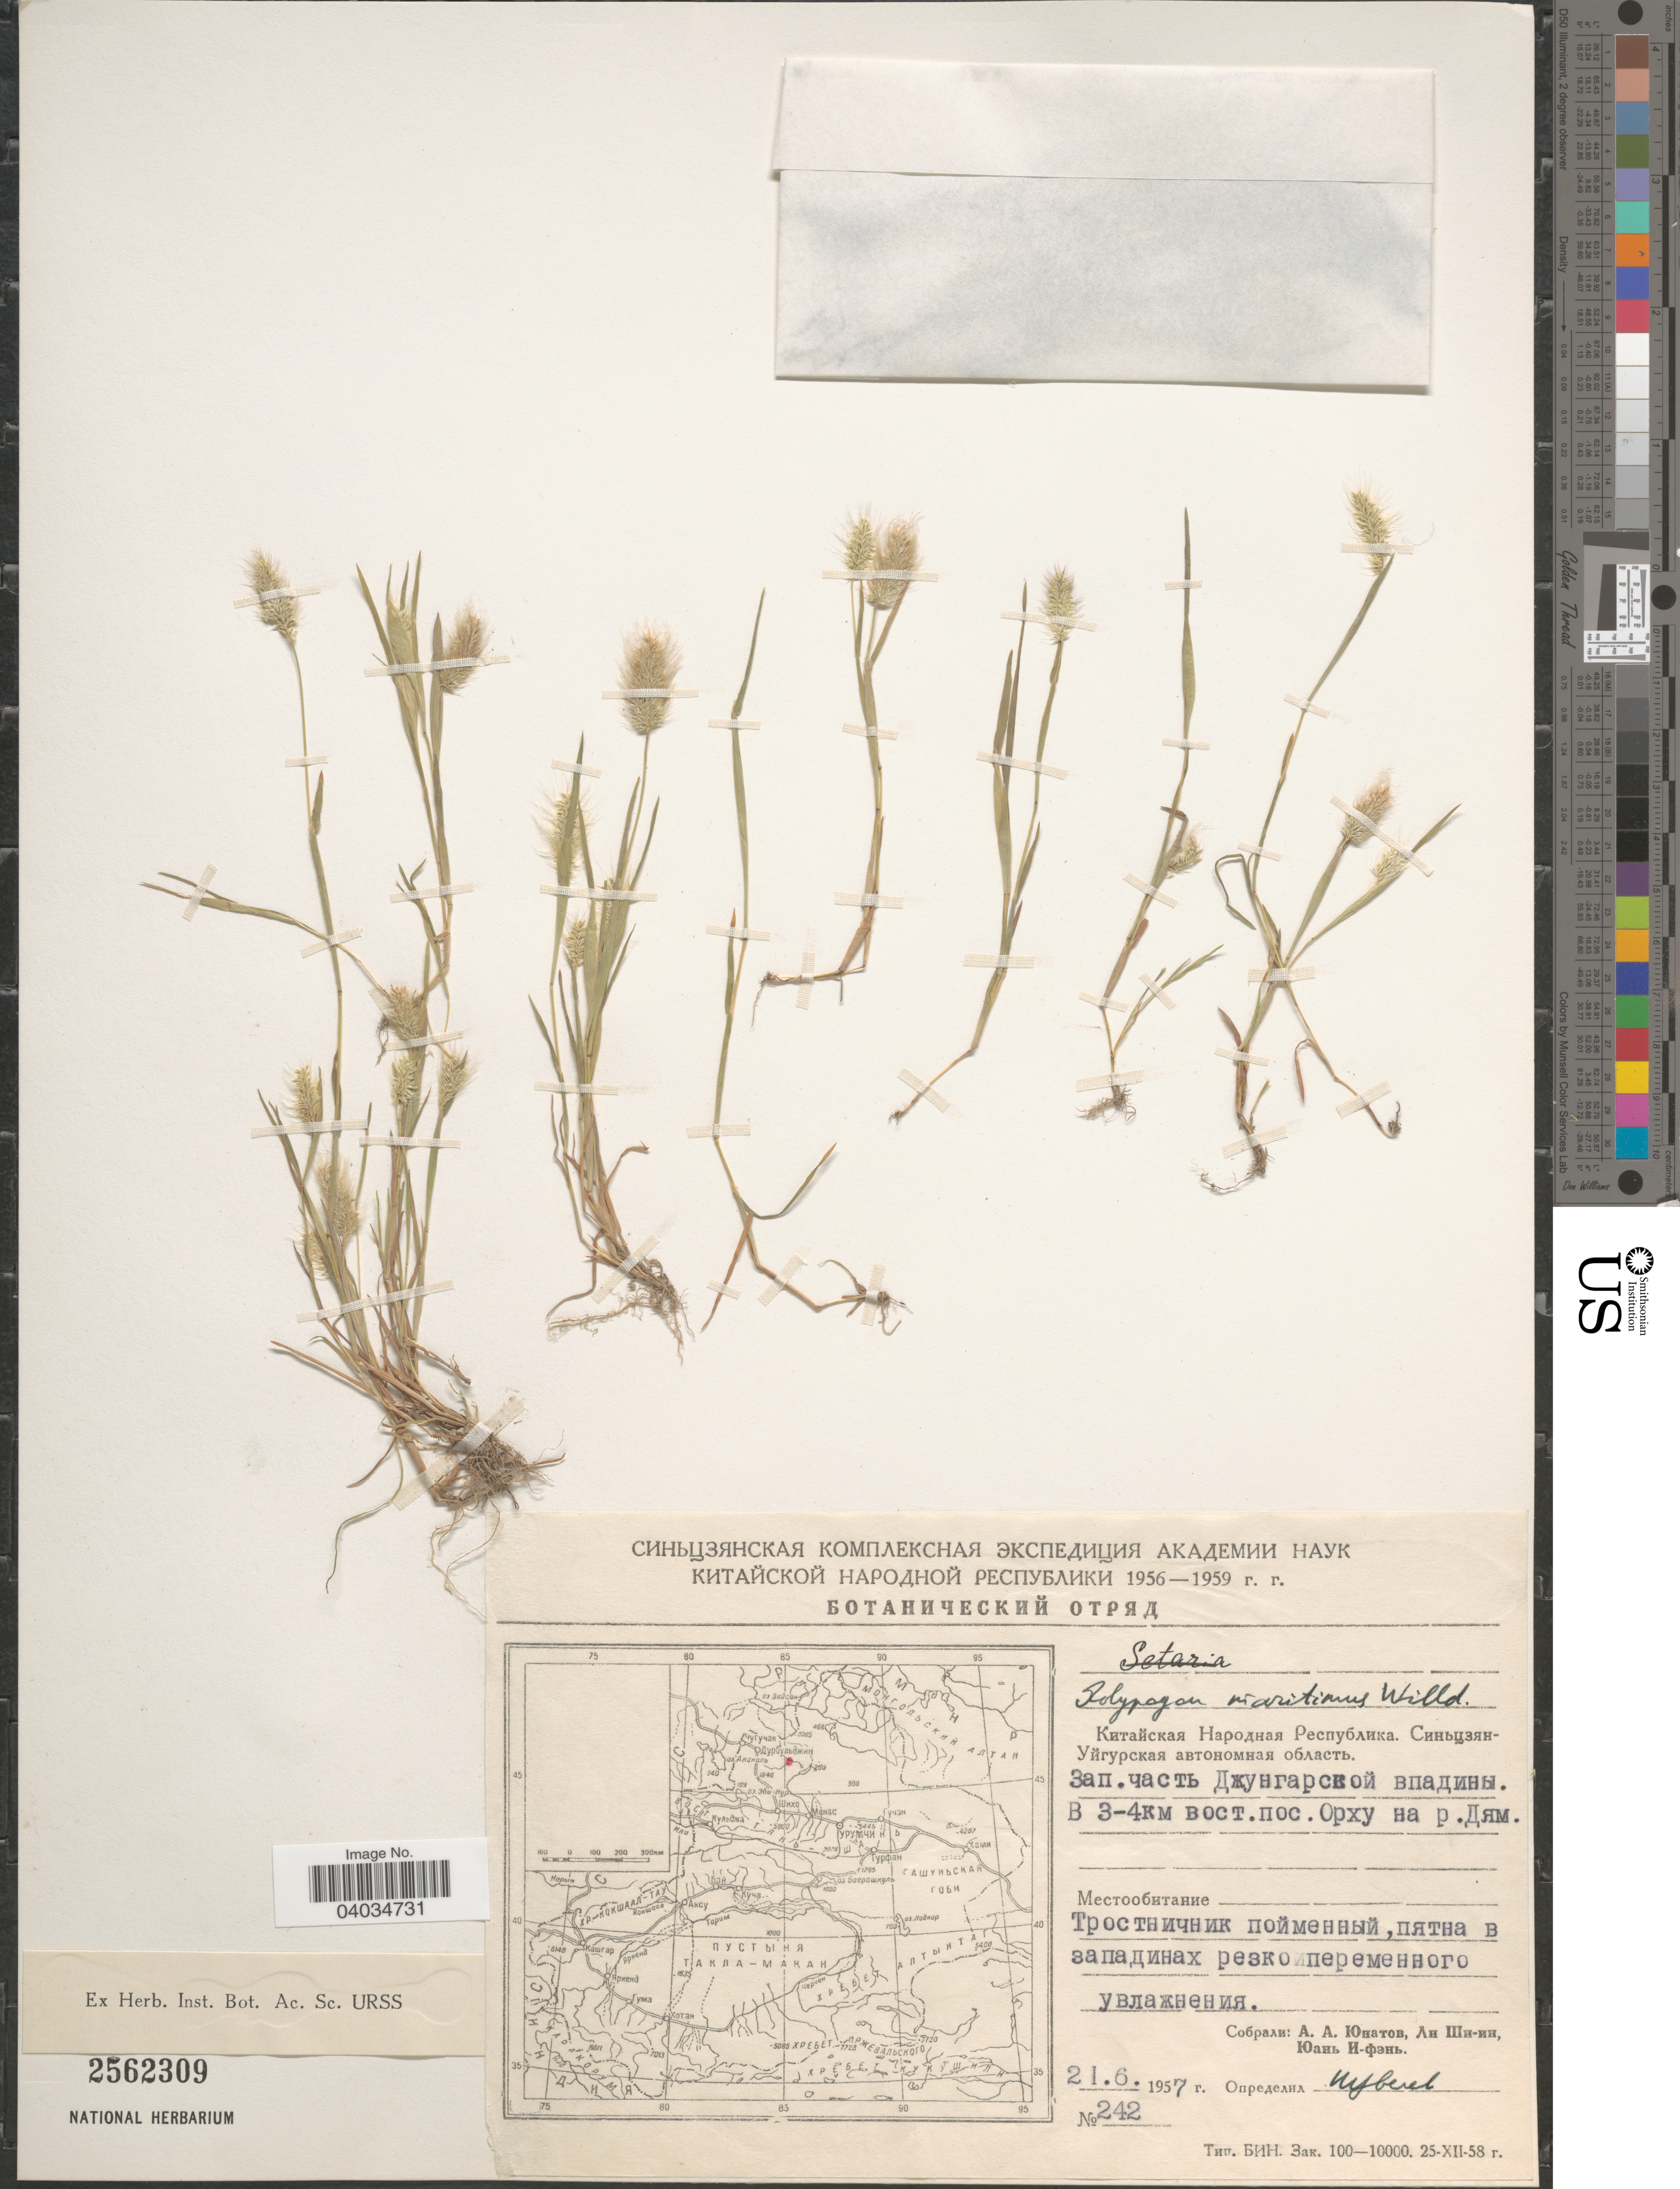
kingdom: Plantae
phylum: Tracheophyta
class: Liliopsida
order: Poales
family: Poaceae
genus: Polypogon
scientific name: Polypogon maritimus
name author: Willd.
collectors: A. Unatov, Lee Shi-in & Yuan I-fen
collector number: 242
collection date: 1957-06-21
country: China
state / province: Xinjiang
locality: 3-4 km E of village Orkhu near river Dyam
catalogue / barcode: US 2562309